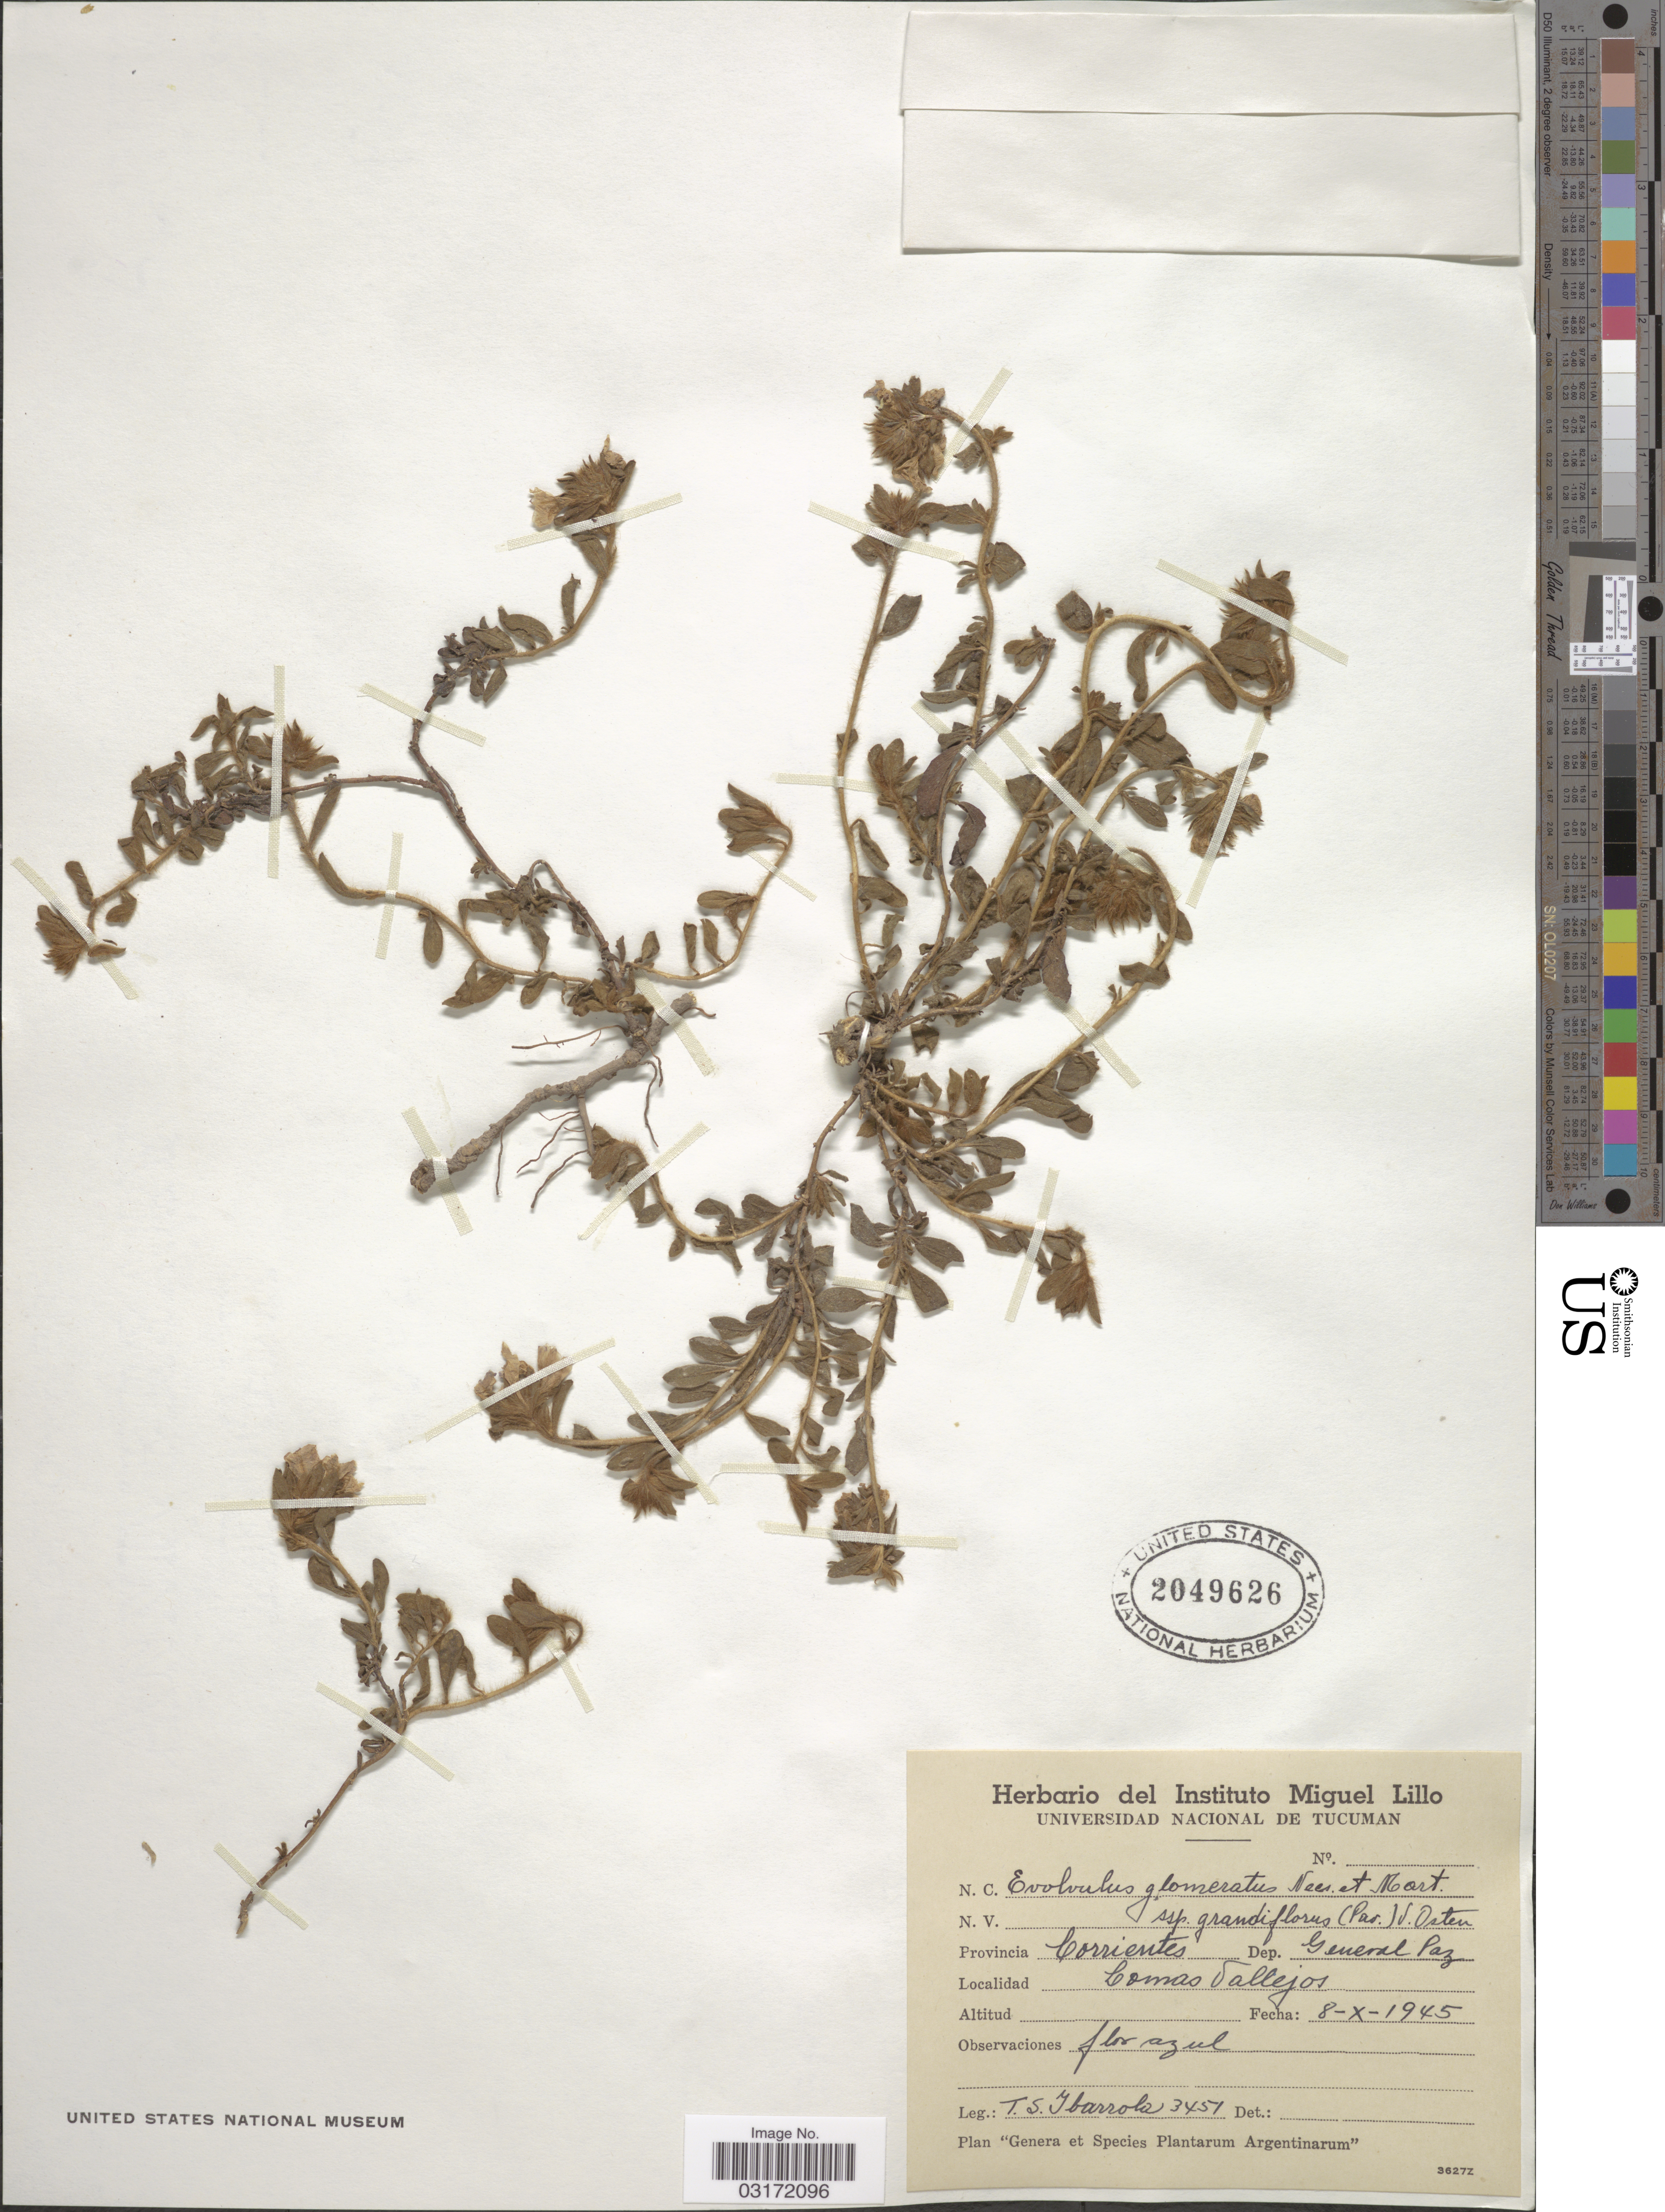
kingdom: Plantae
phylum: Tracheophyta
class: Magnoliopsida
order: Solanales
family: Convolvulaceae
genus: Evolvulus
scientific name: Evolvulus glomeratus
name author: Nees & Mart.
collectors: T. Ibarrola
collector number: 3451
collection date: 1945-10-08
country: Argentina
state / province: Corrientes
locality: Dep. General Paz. Lomas Vallejos.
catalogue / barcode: US 2049626